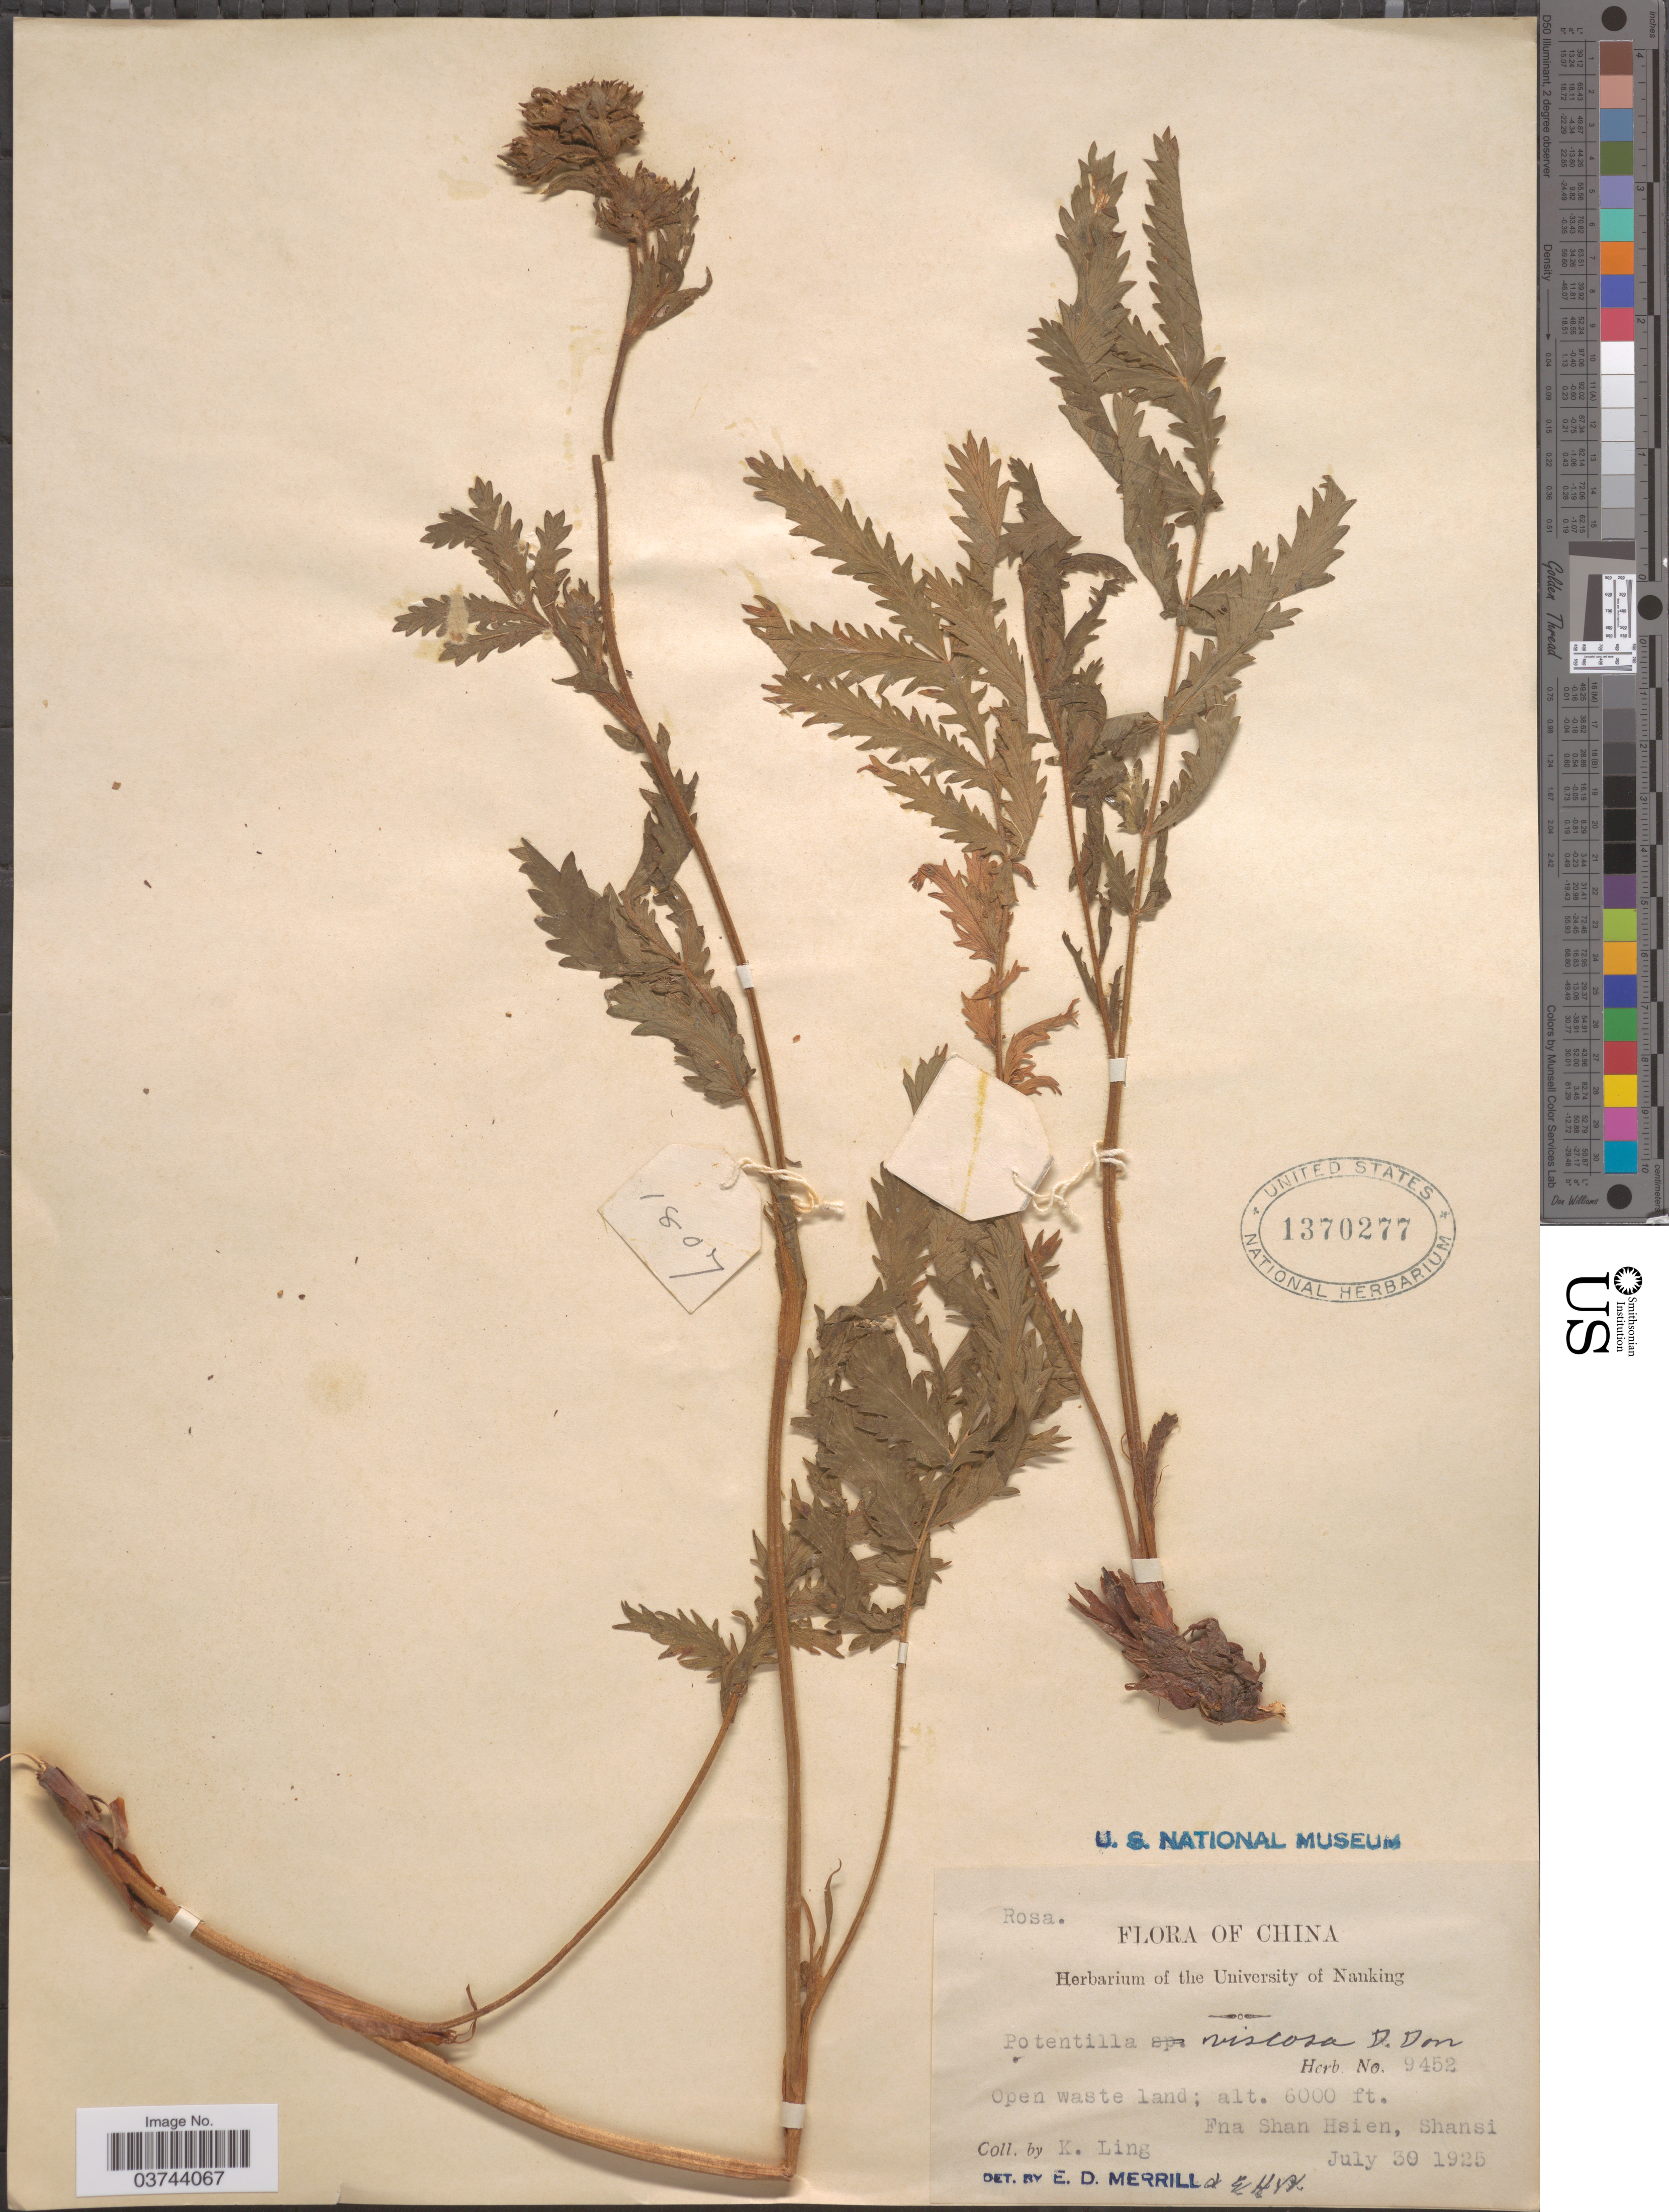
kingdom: Plantae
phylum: Tracheophyta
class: Magnoliopsida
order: Rosales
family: Rosaceae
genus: Potentilla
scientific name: Potentilla viscosa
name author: Donn ex Lehm.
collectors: K. Ling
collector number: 9452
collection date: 1925-07-30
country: China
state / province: Shanxi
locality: Open waste land. Fna Shan Hsien, Shansi.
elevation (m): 1829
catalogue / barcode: US 1370277